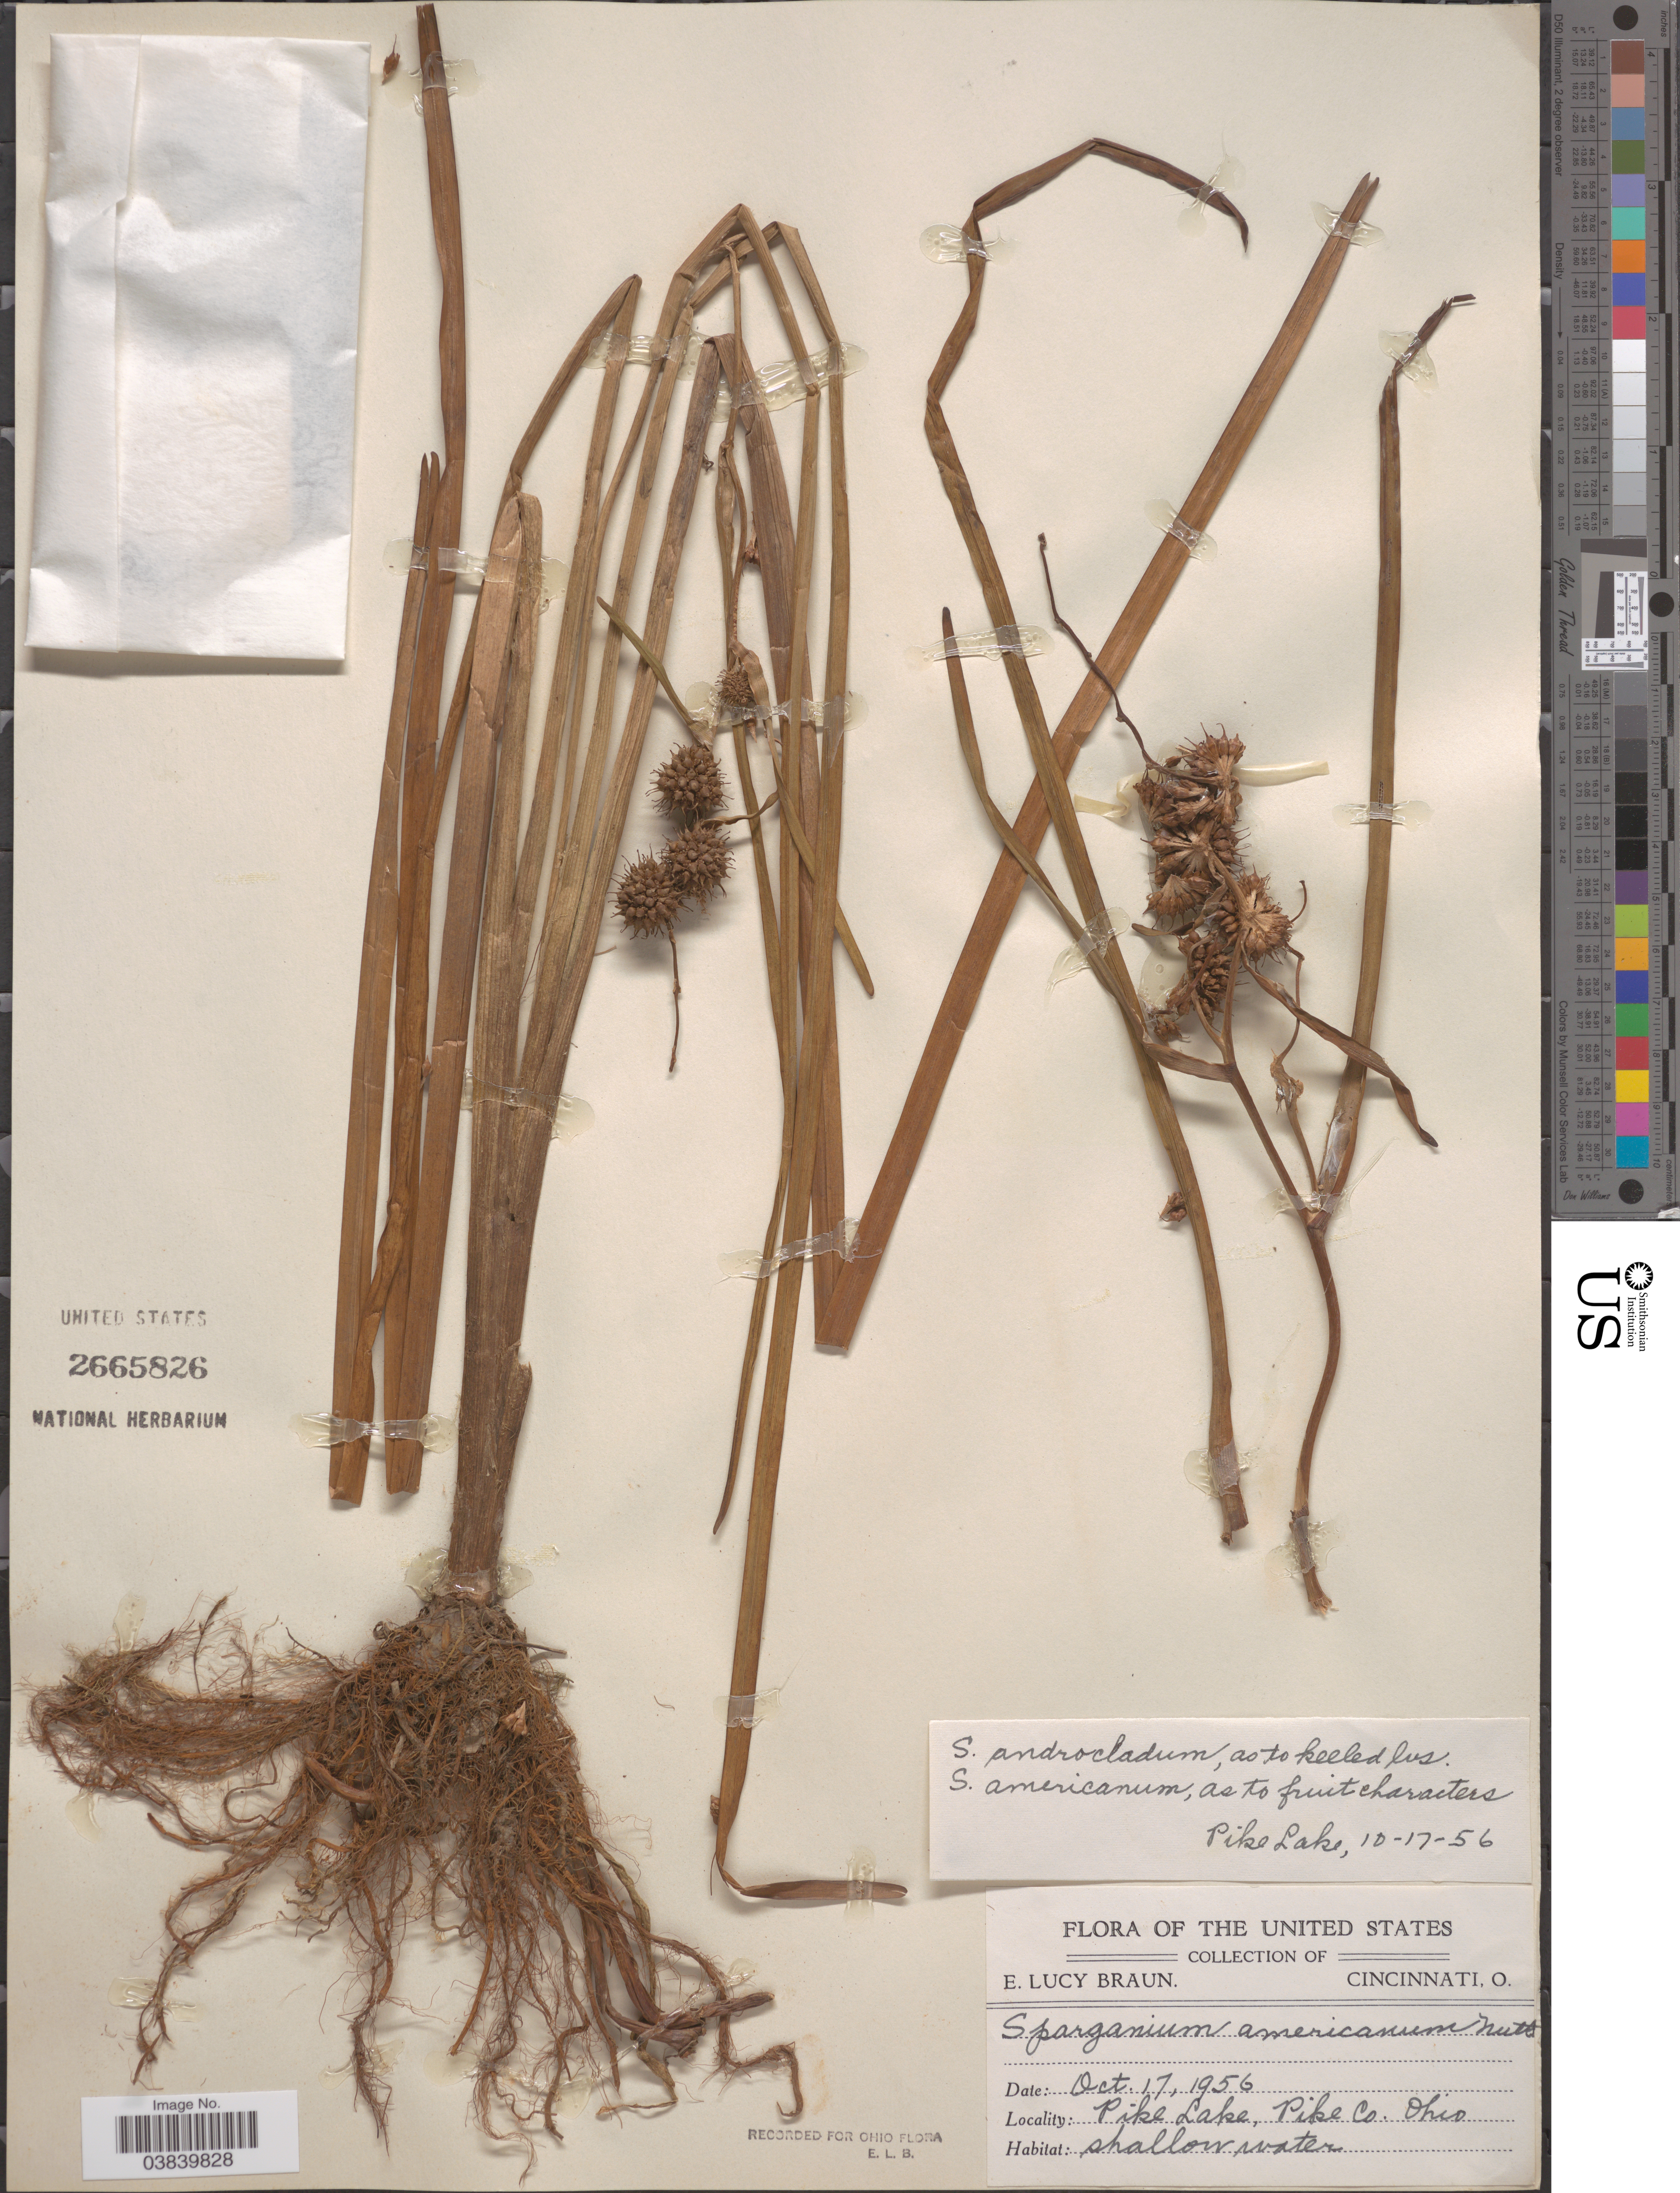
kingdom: Plantae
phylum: Tracheophyta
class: Liliopsida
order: Poales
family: Typhaceae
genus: Sparganium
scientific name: Sparganium americanum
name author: Nutt.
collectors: E. L. Braun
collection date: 1956-10-17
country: United States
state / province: Ohio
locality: Pike Lake, Pike Co.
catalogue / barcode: US 2665826